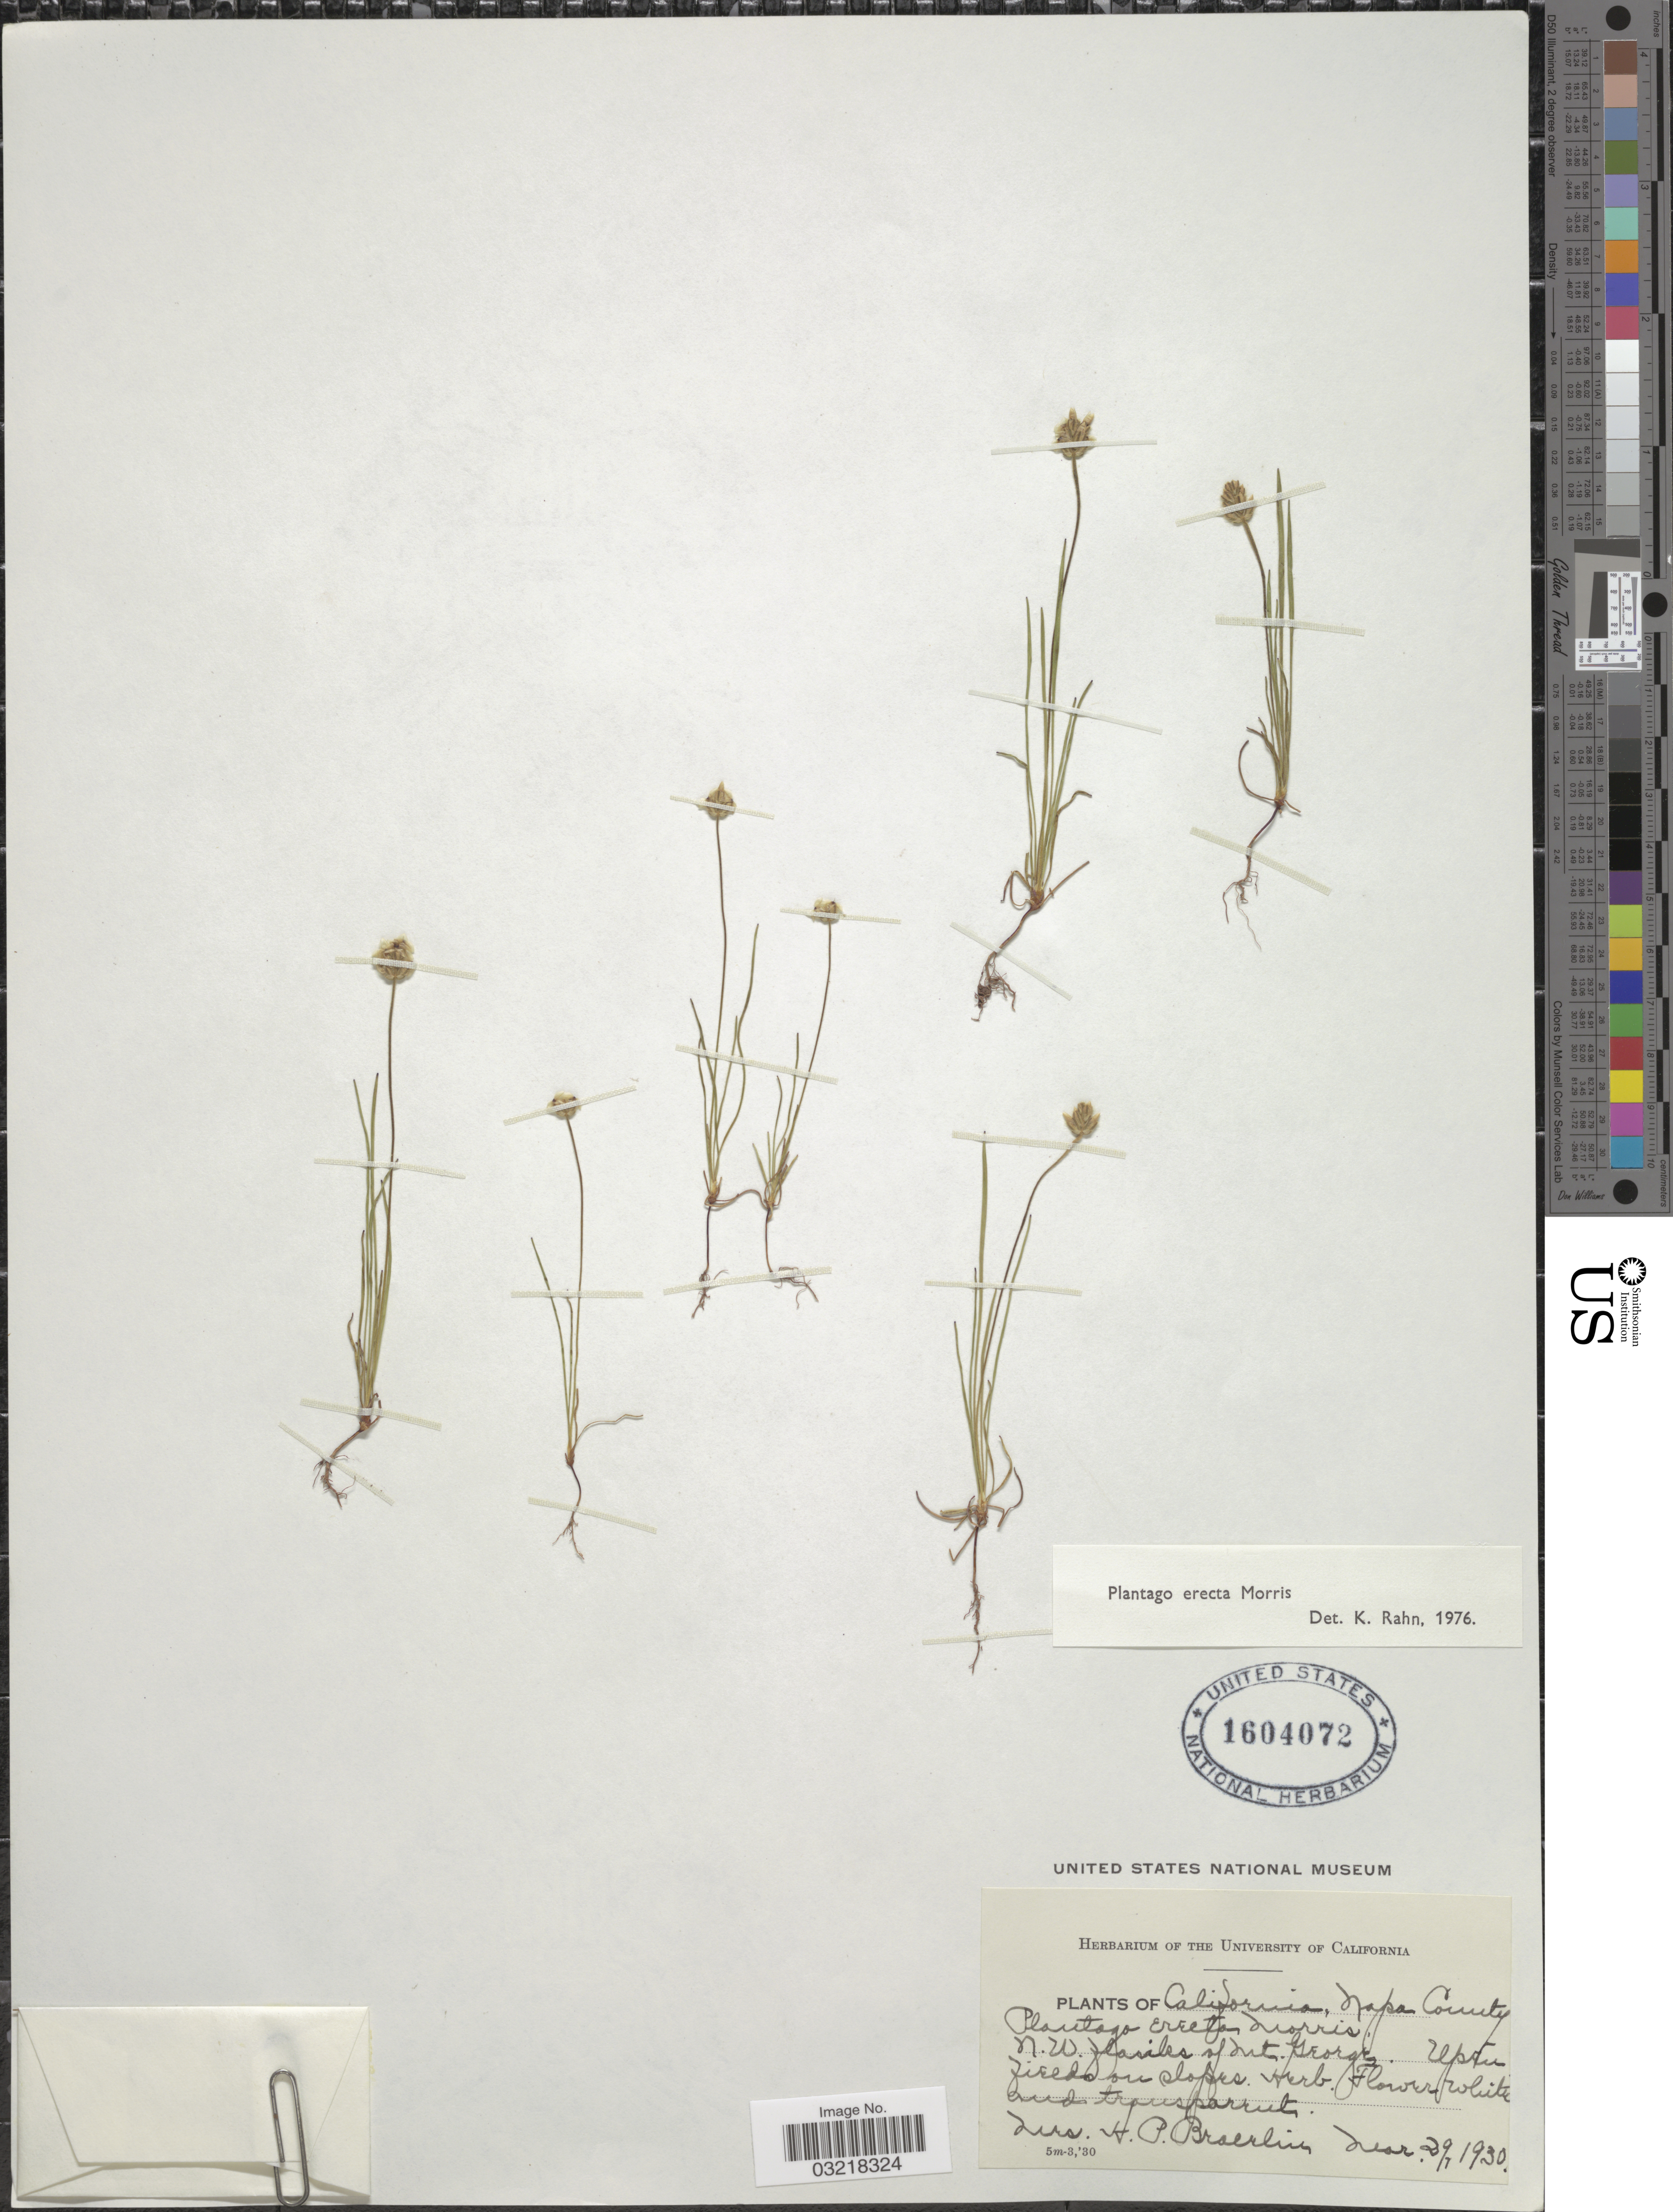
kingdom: Plantae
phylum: Tracheophyta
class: Magnoliopsida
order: Lamiales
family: Plantaginaceae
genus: Plantago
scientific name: Plantago erecta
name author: Morris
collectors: H. Bracelin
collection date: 1930-03-29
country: United States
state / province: California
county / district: Napa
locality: Napa County, N.W. flanks of Mt. George.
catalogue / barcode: US 1604072